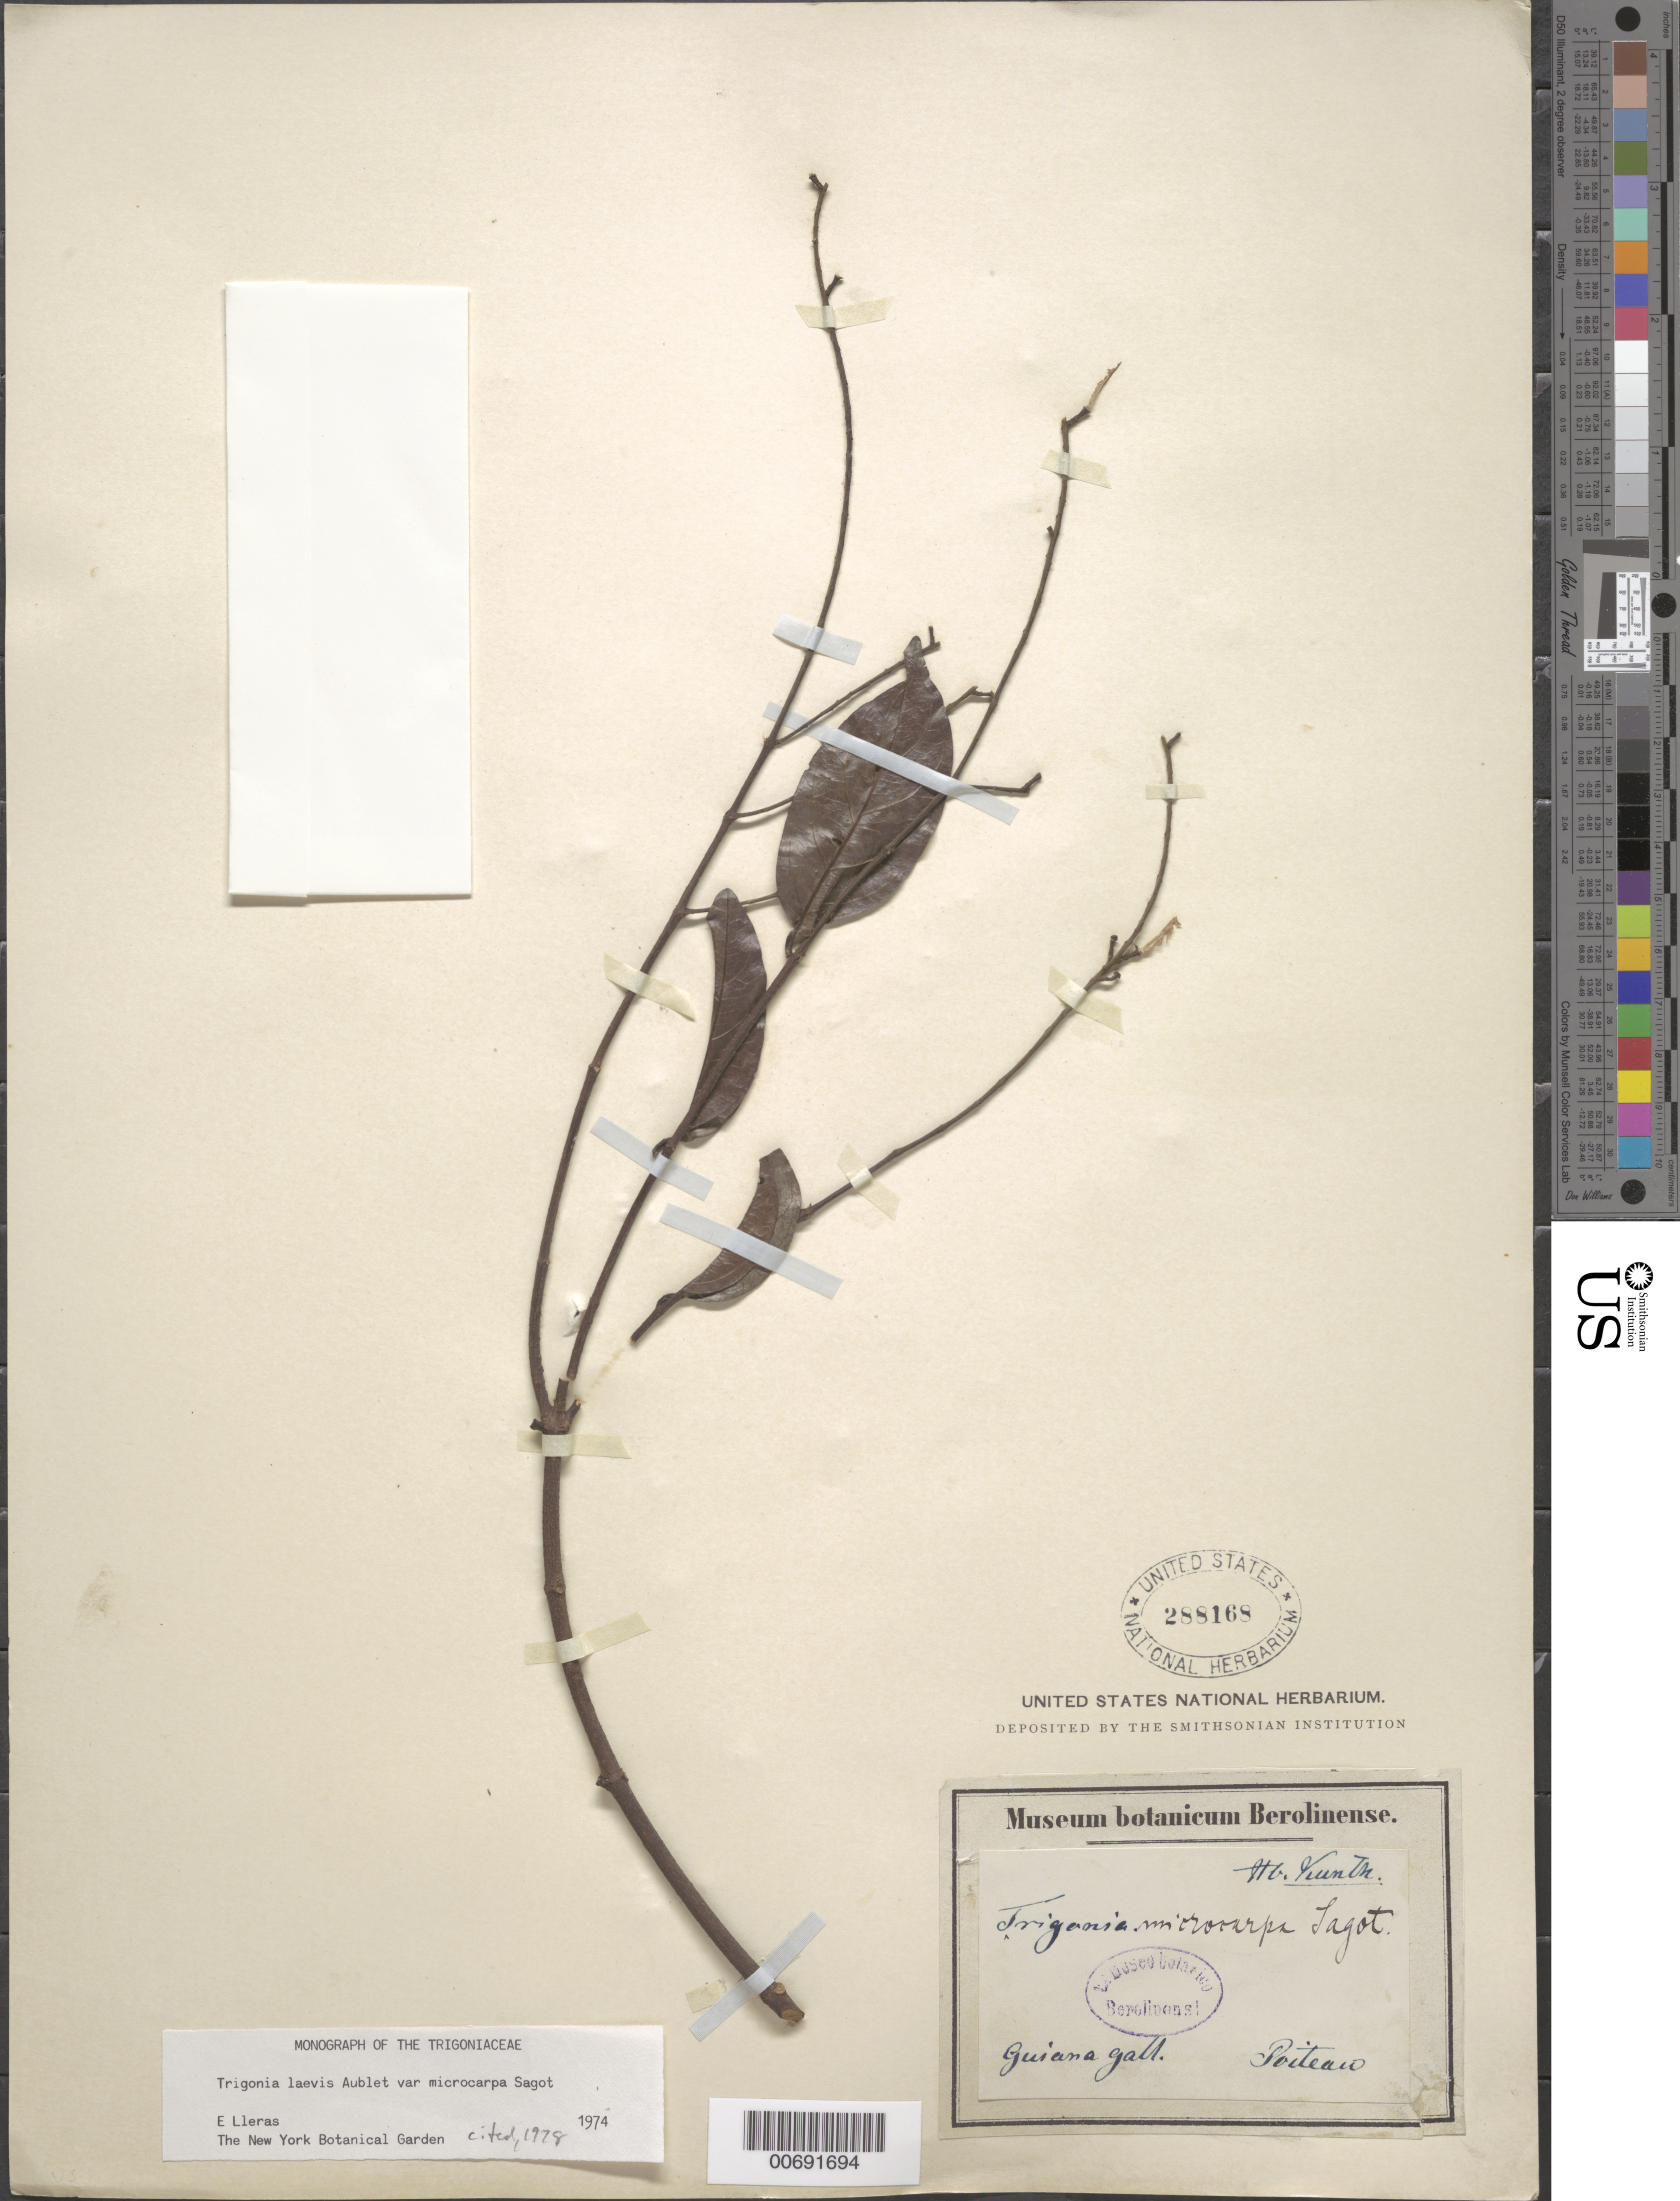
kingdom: Plantae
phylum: Tracheophyta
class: Magnoliopsida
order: Malpighiales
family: Trigoniaceae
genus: Trigonia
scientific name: Trigonia laevis var. microcarpa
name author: (Sagot ex Warm.) Sagot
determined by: Lleras, E.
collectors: P. Poiteau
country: French Guiana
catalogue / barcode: US 288168